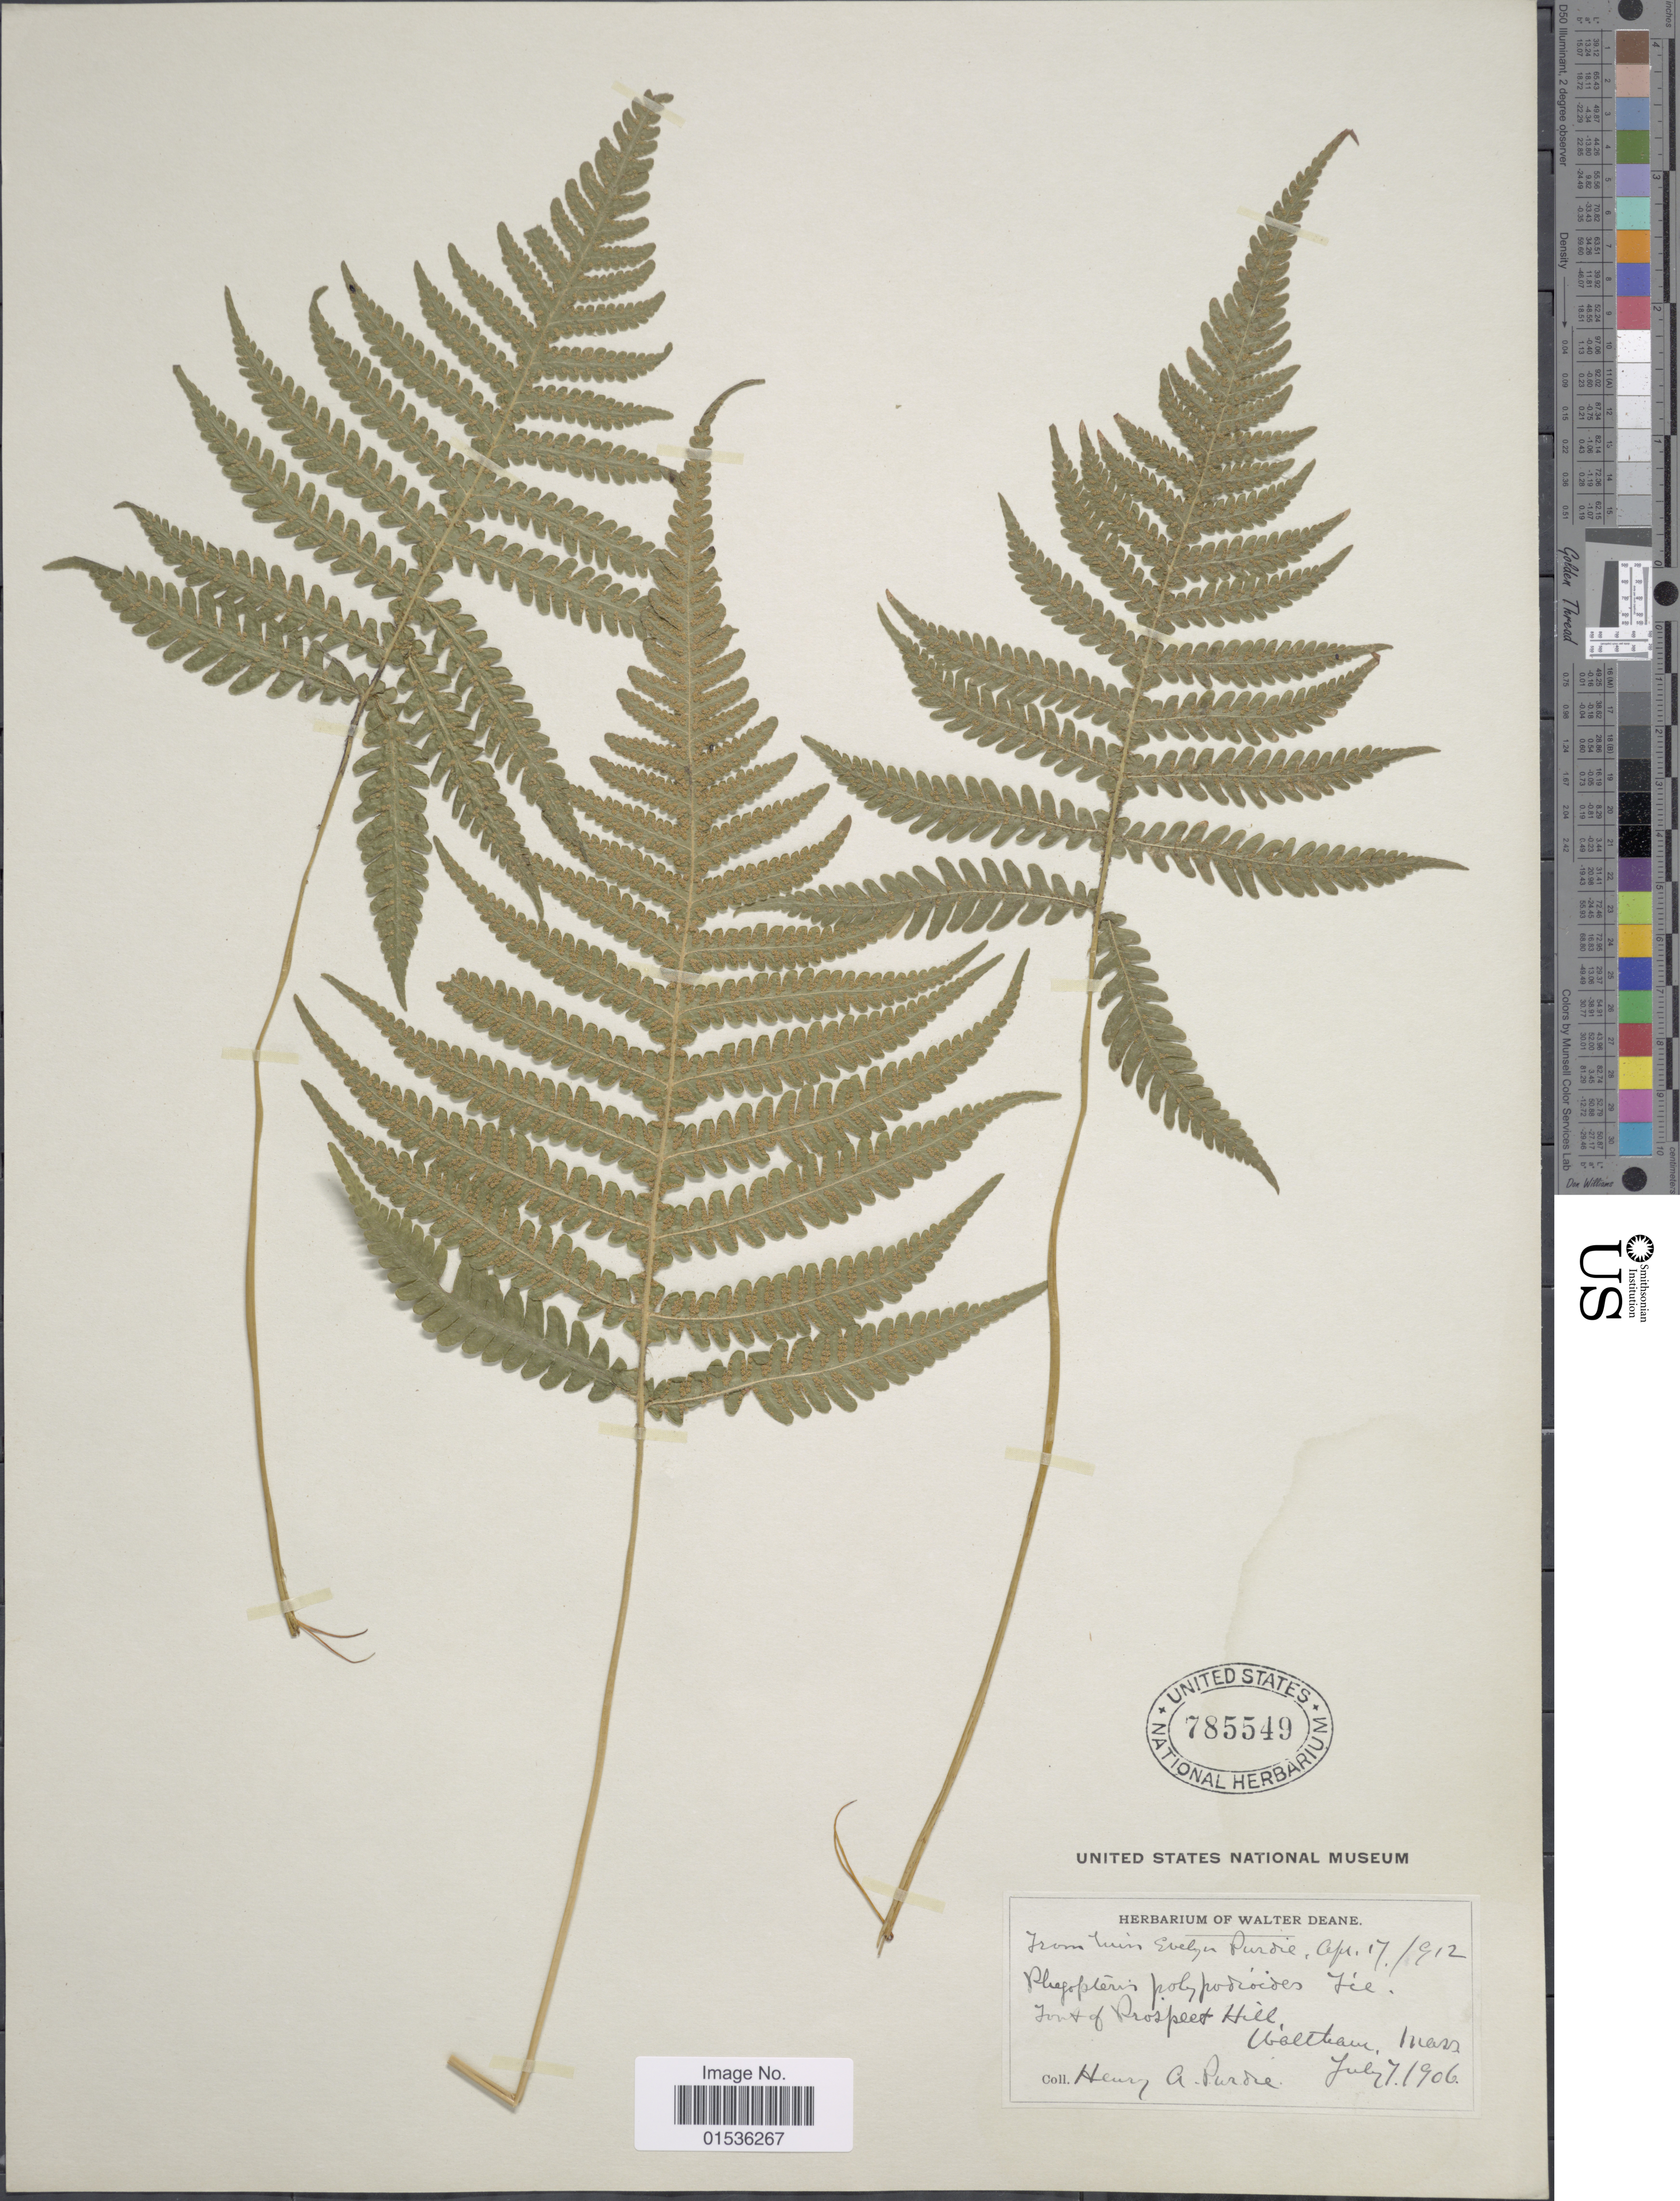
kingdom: Plantae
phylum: Tracheophyta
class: Polypodiopsida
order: Polypodiales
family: Thelypteridaceae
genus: Phegopteris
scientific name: Phegopteris connectilis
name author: (Michx.) Watt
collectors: H. Purdie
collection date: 1906-07-07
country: United States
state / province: Massachusetts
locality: Font of Prospect Hill, Waltham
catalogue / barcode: US 785549